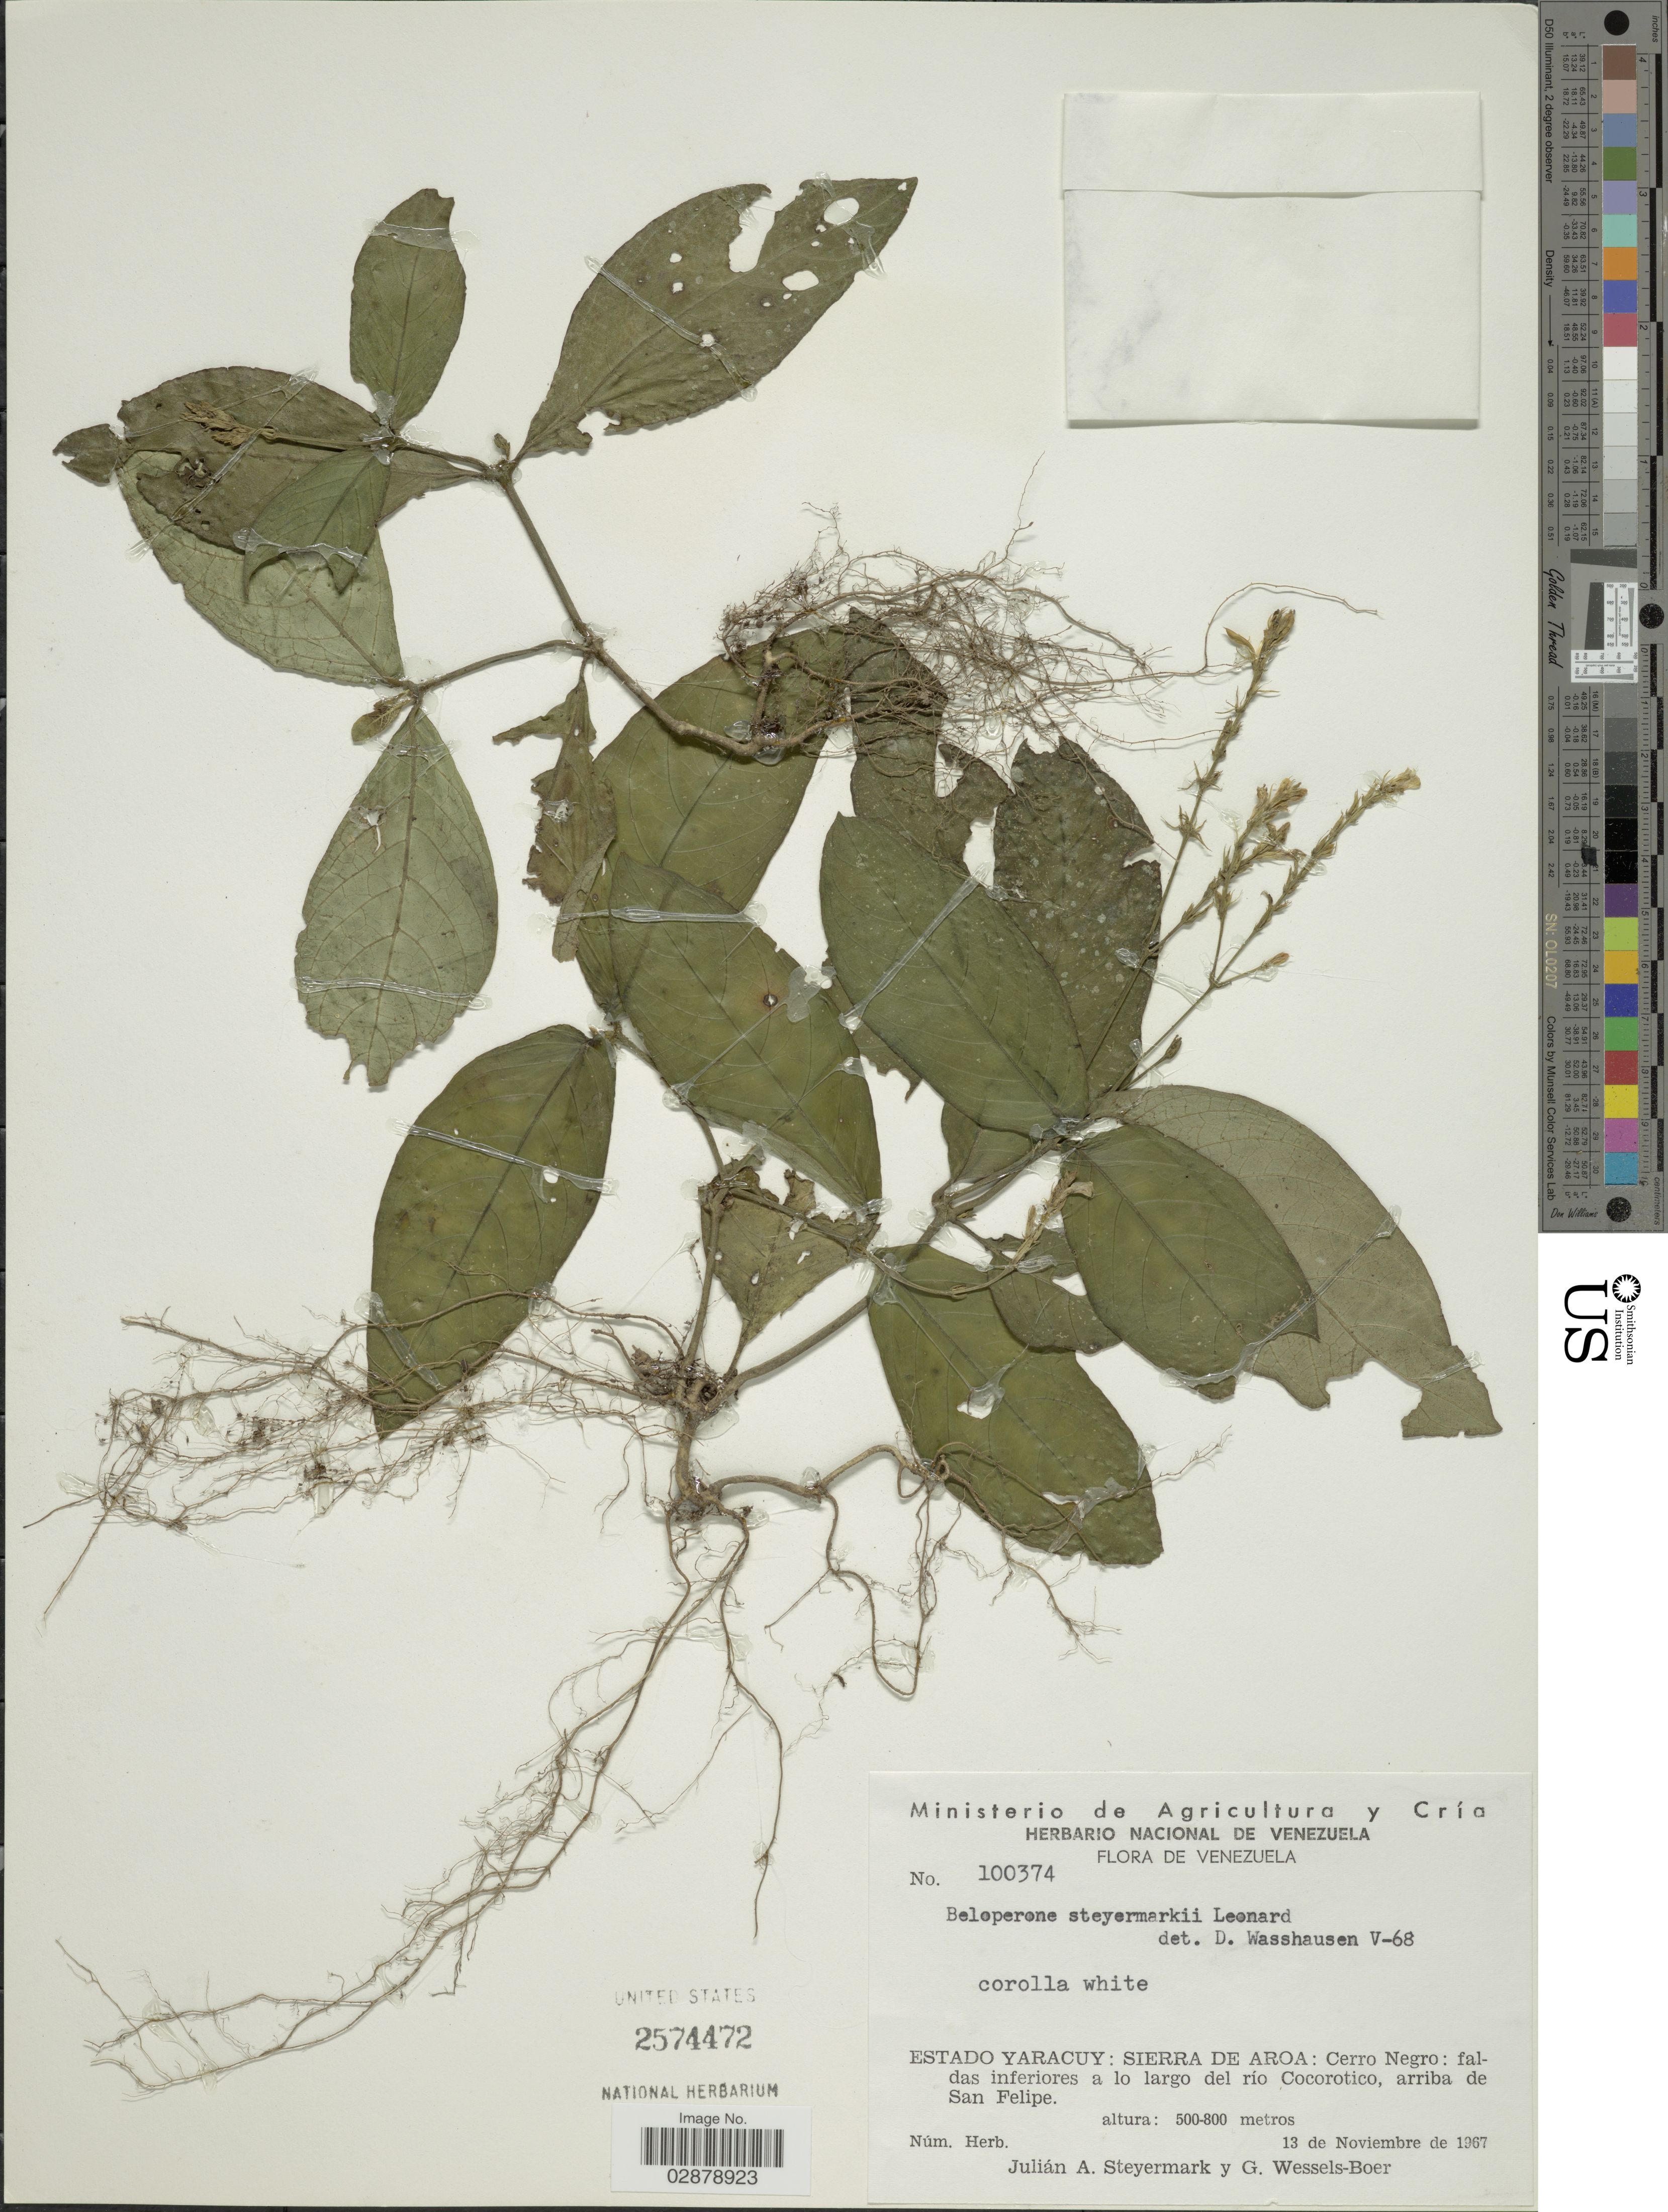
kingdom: Plantae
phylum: Tracheophyta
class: Magnoliopsida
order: Lamiales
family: Acanthaceae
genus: Justicia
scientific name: Justicia effusa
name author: D.N. Gibson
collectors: J. Steyermark & G. Wessels Boer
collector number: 100374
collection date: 1967-11-13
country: Venezuela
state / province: Yaracuy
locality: Sierra de Aroa: Cerro Negro: faldas inferiores a lo largo del río Cocorotico, arriba de San Felipe.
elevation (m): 500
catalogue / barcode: US 2574472